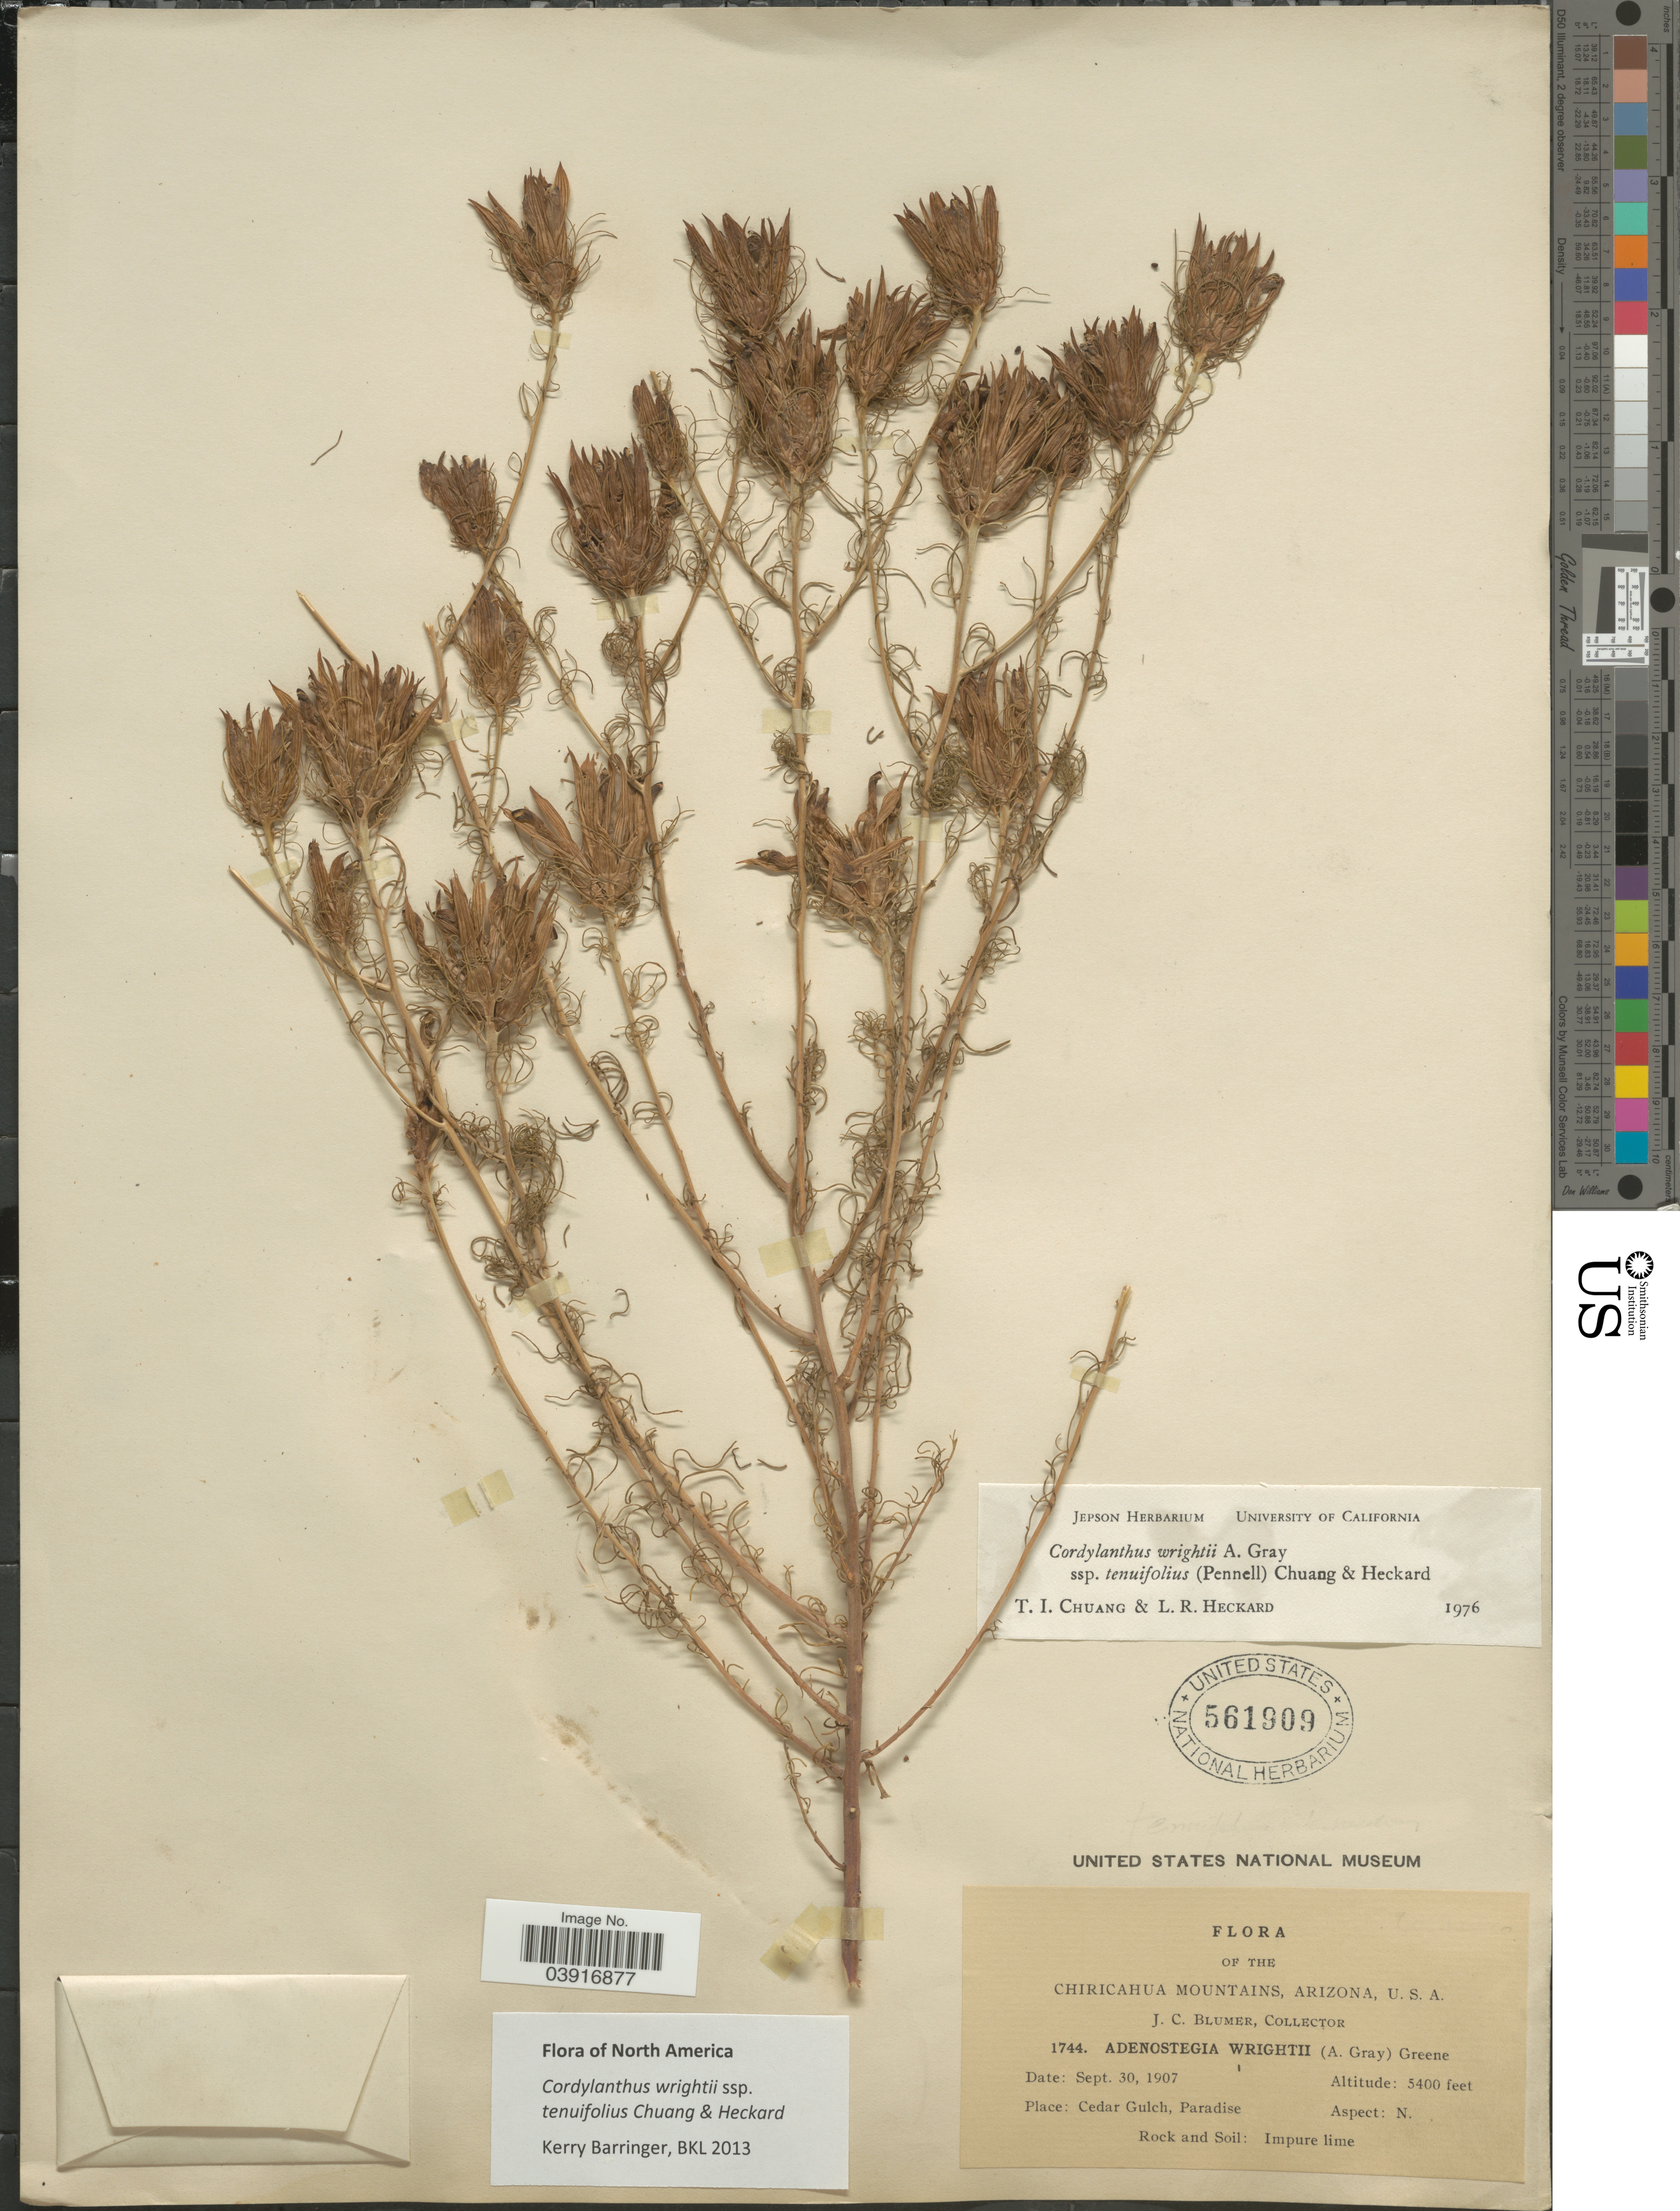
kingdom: Plantae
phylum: Tracheophyta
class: Magnoliopsida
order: Lamiales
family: Orobanchaceae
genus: Cordylanthus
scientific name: Cordylanthus wrightii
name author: A. Gray in Emory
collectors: J. C. Blumer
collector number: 1744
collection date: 1907-09-30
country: United States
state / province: Arizona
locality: Chiricahua Mountains. Cedar Gulch, Paradise.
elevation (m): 1646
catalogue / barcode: US 561909